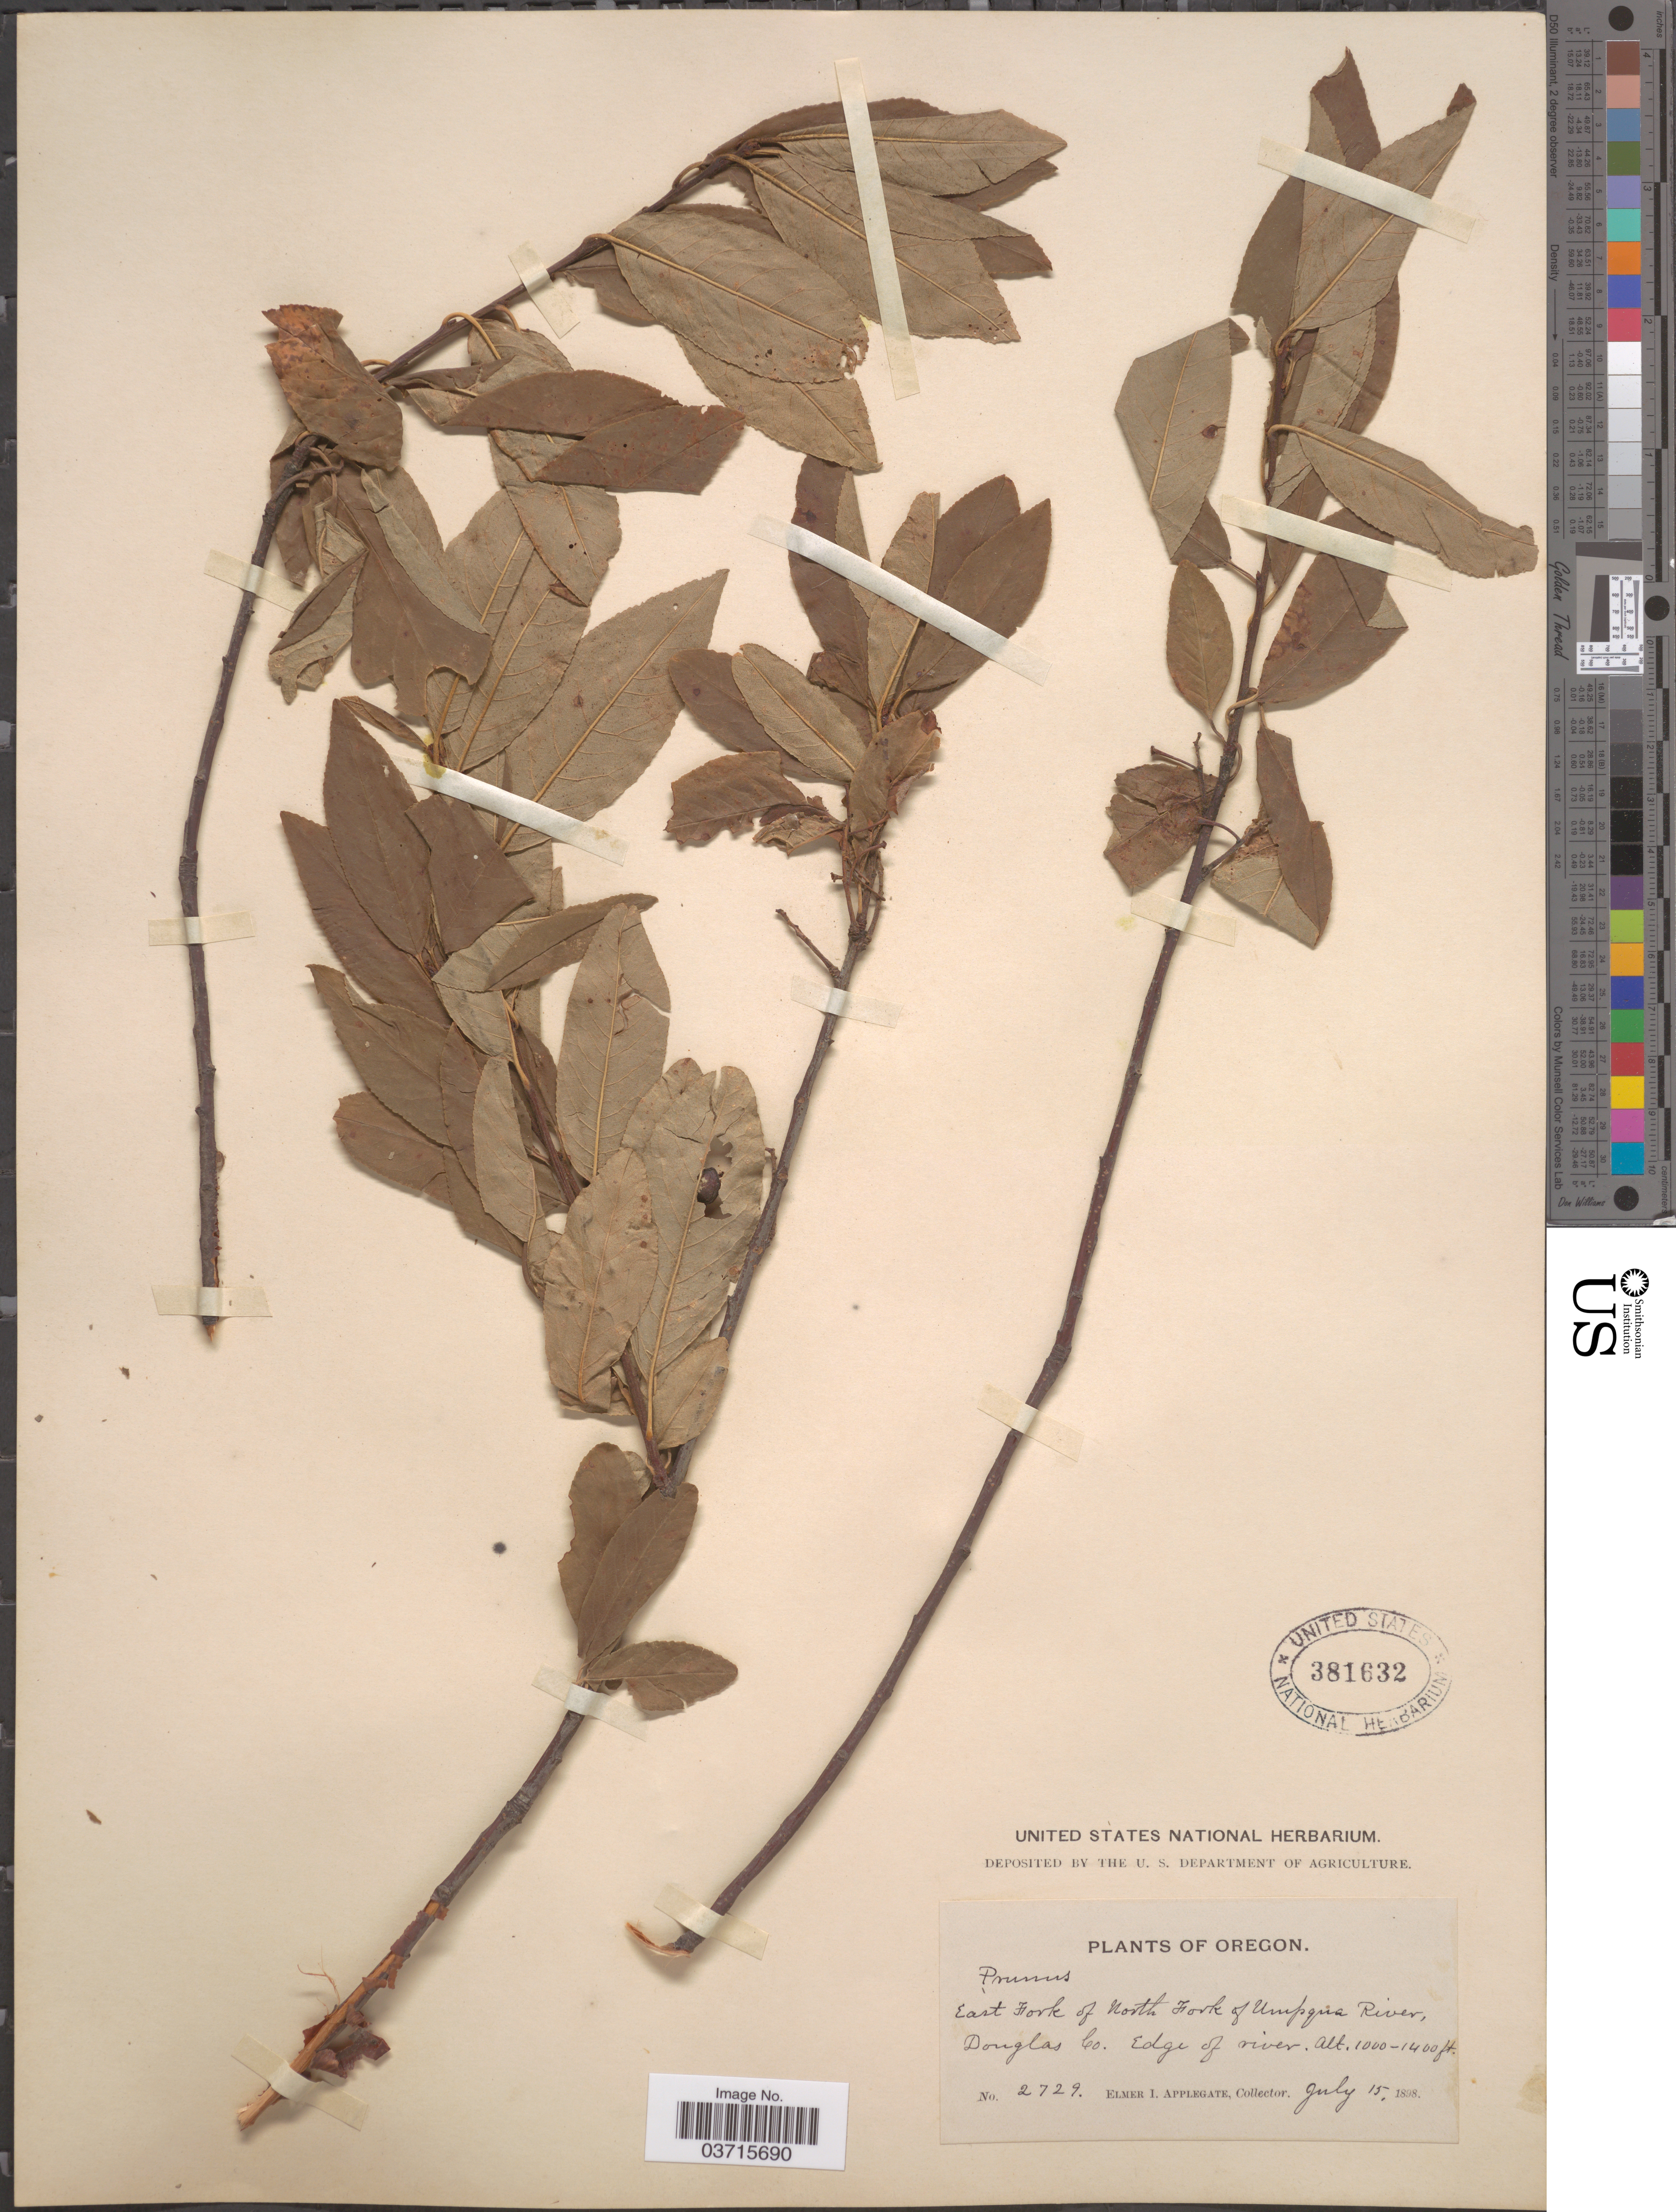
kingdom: Plantae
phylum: Tracheophyta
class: Magnoliopsida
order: Rosales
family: Rosaceae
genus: Prunus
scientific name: Prunus mollis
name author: Torr.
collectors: E. I. Applegate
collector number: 2729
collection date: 1898-07-15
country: United States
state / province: Oregon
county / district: Douglas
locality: East Fork of North Fork of Umpqua River, Douglas Co. Edge of river.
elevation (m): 305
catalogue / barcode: US 381632